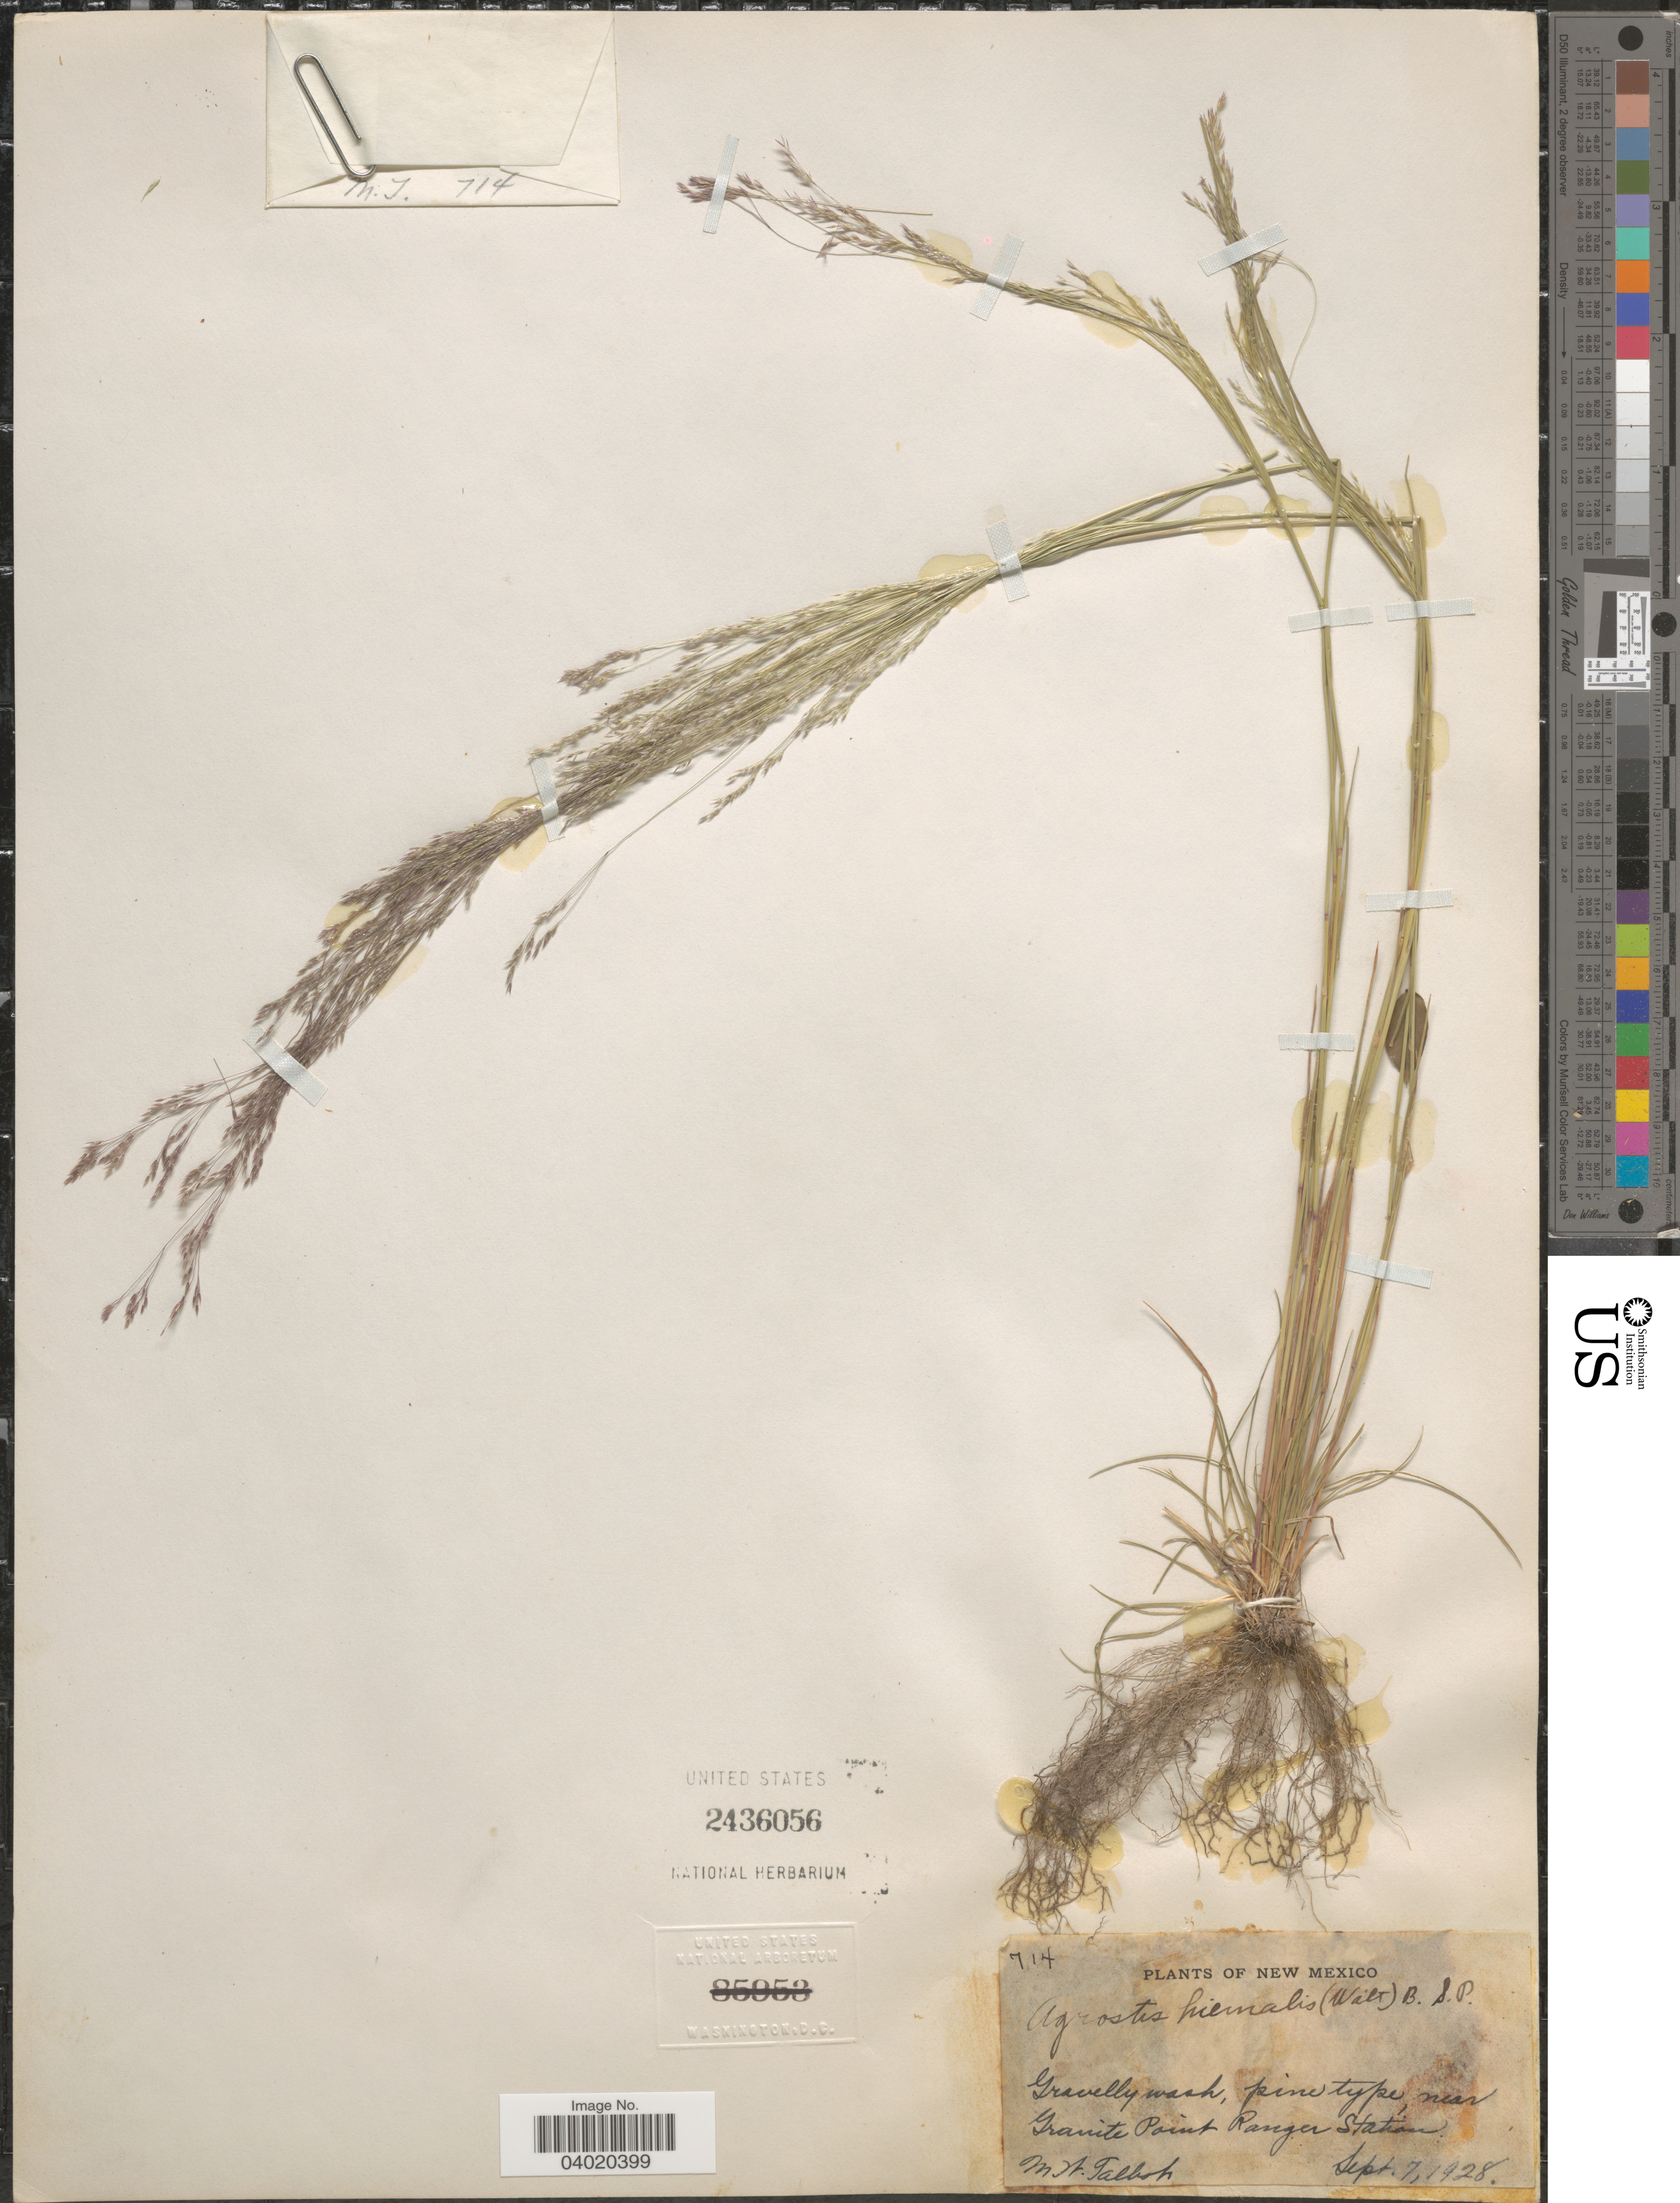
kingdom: Plantae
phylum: Tracheophyta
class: Liliopsida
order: Poales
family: Poaceae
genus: Agrostis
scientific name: Agrostis hyemalis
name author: (Walter) Britton et al.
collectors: M. Talbot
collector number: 714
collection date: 1928-09-07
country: United States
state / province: New Mexico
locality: Near Granite Point Ranger Station.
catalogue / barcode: US 2436056